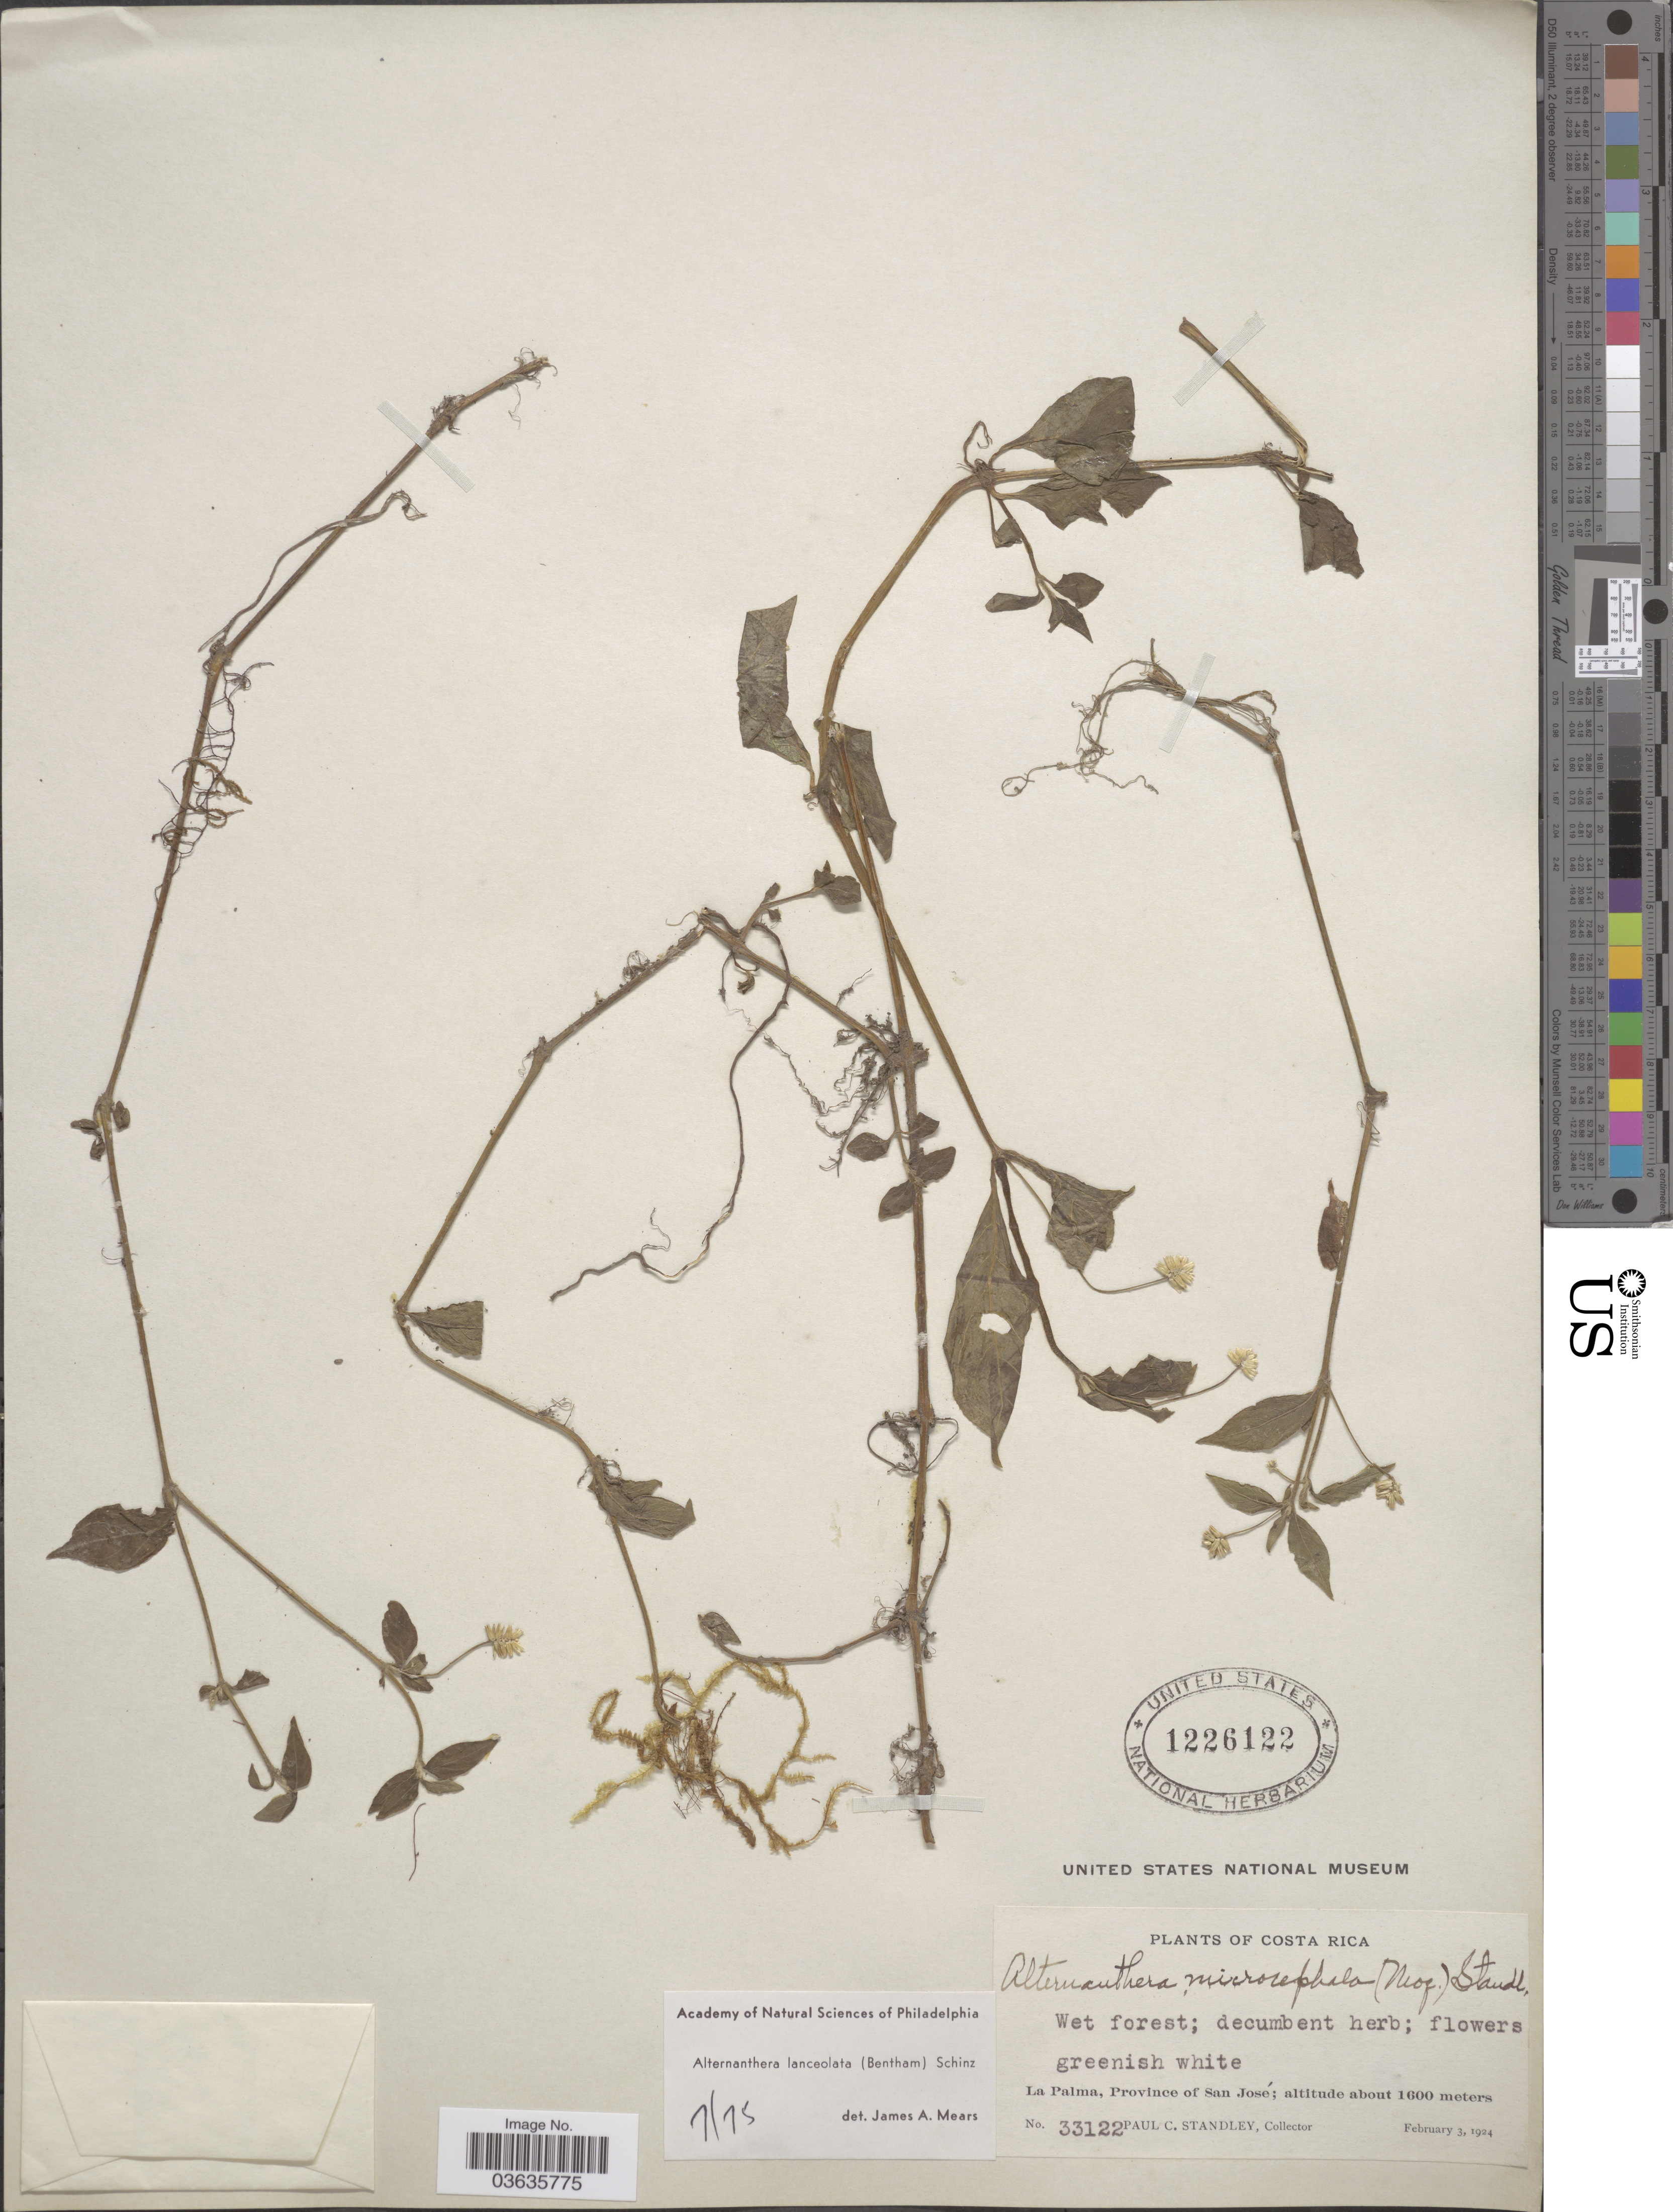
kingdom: Plantae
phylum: Tracheophyta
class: Magnoliopsida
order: Caryophyllales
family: Amaranthaceae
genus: Alternanthera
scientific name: Alternanthera lanceolata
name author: (Benth.) Schinz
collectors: P. C. Standley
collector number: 33122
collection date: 1924-02-03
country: Costa Rica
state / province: San José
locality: La Palma.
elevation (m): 1600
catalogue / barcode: US 1226122